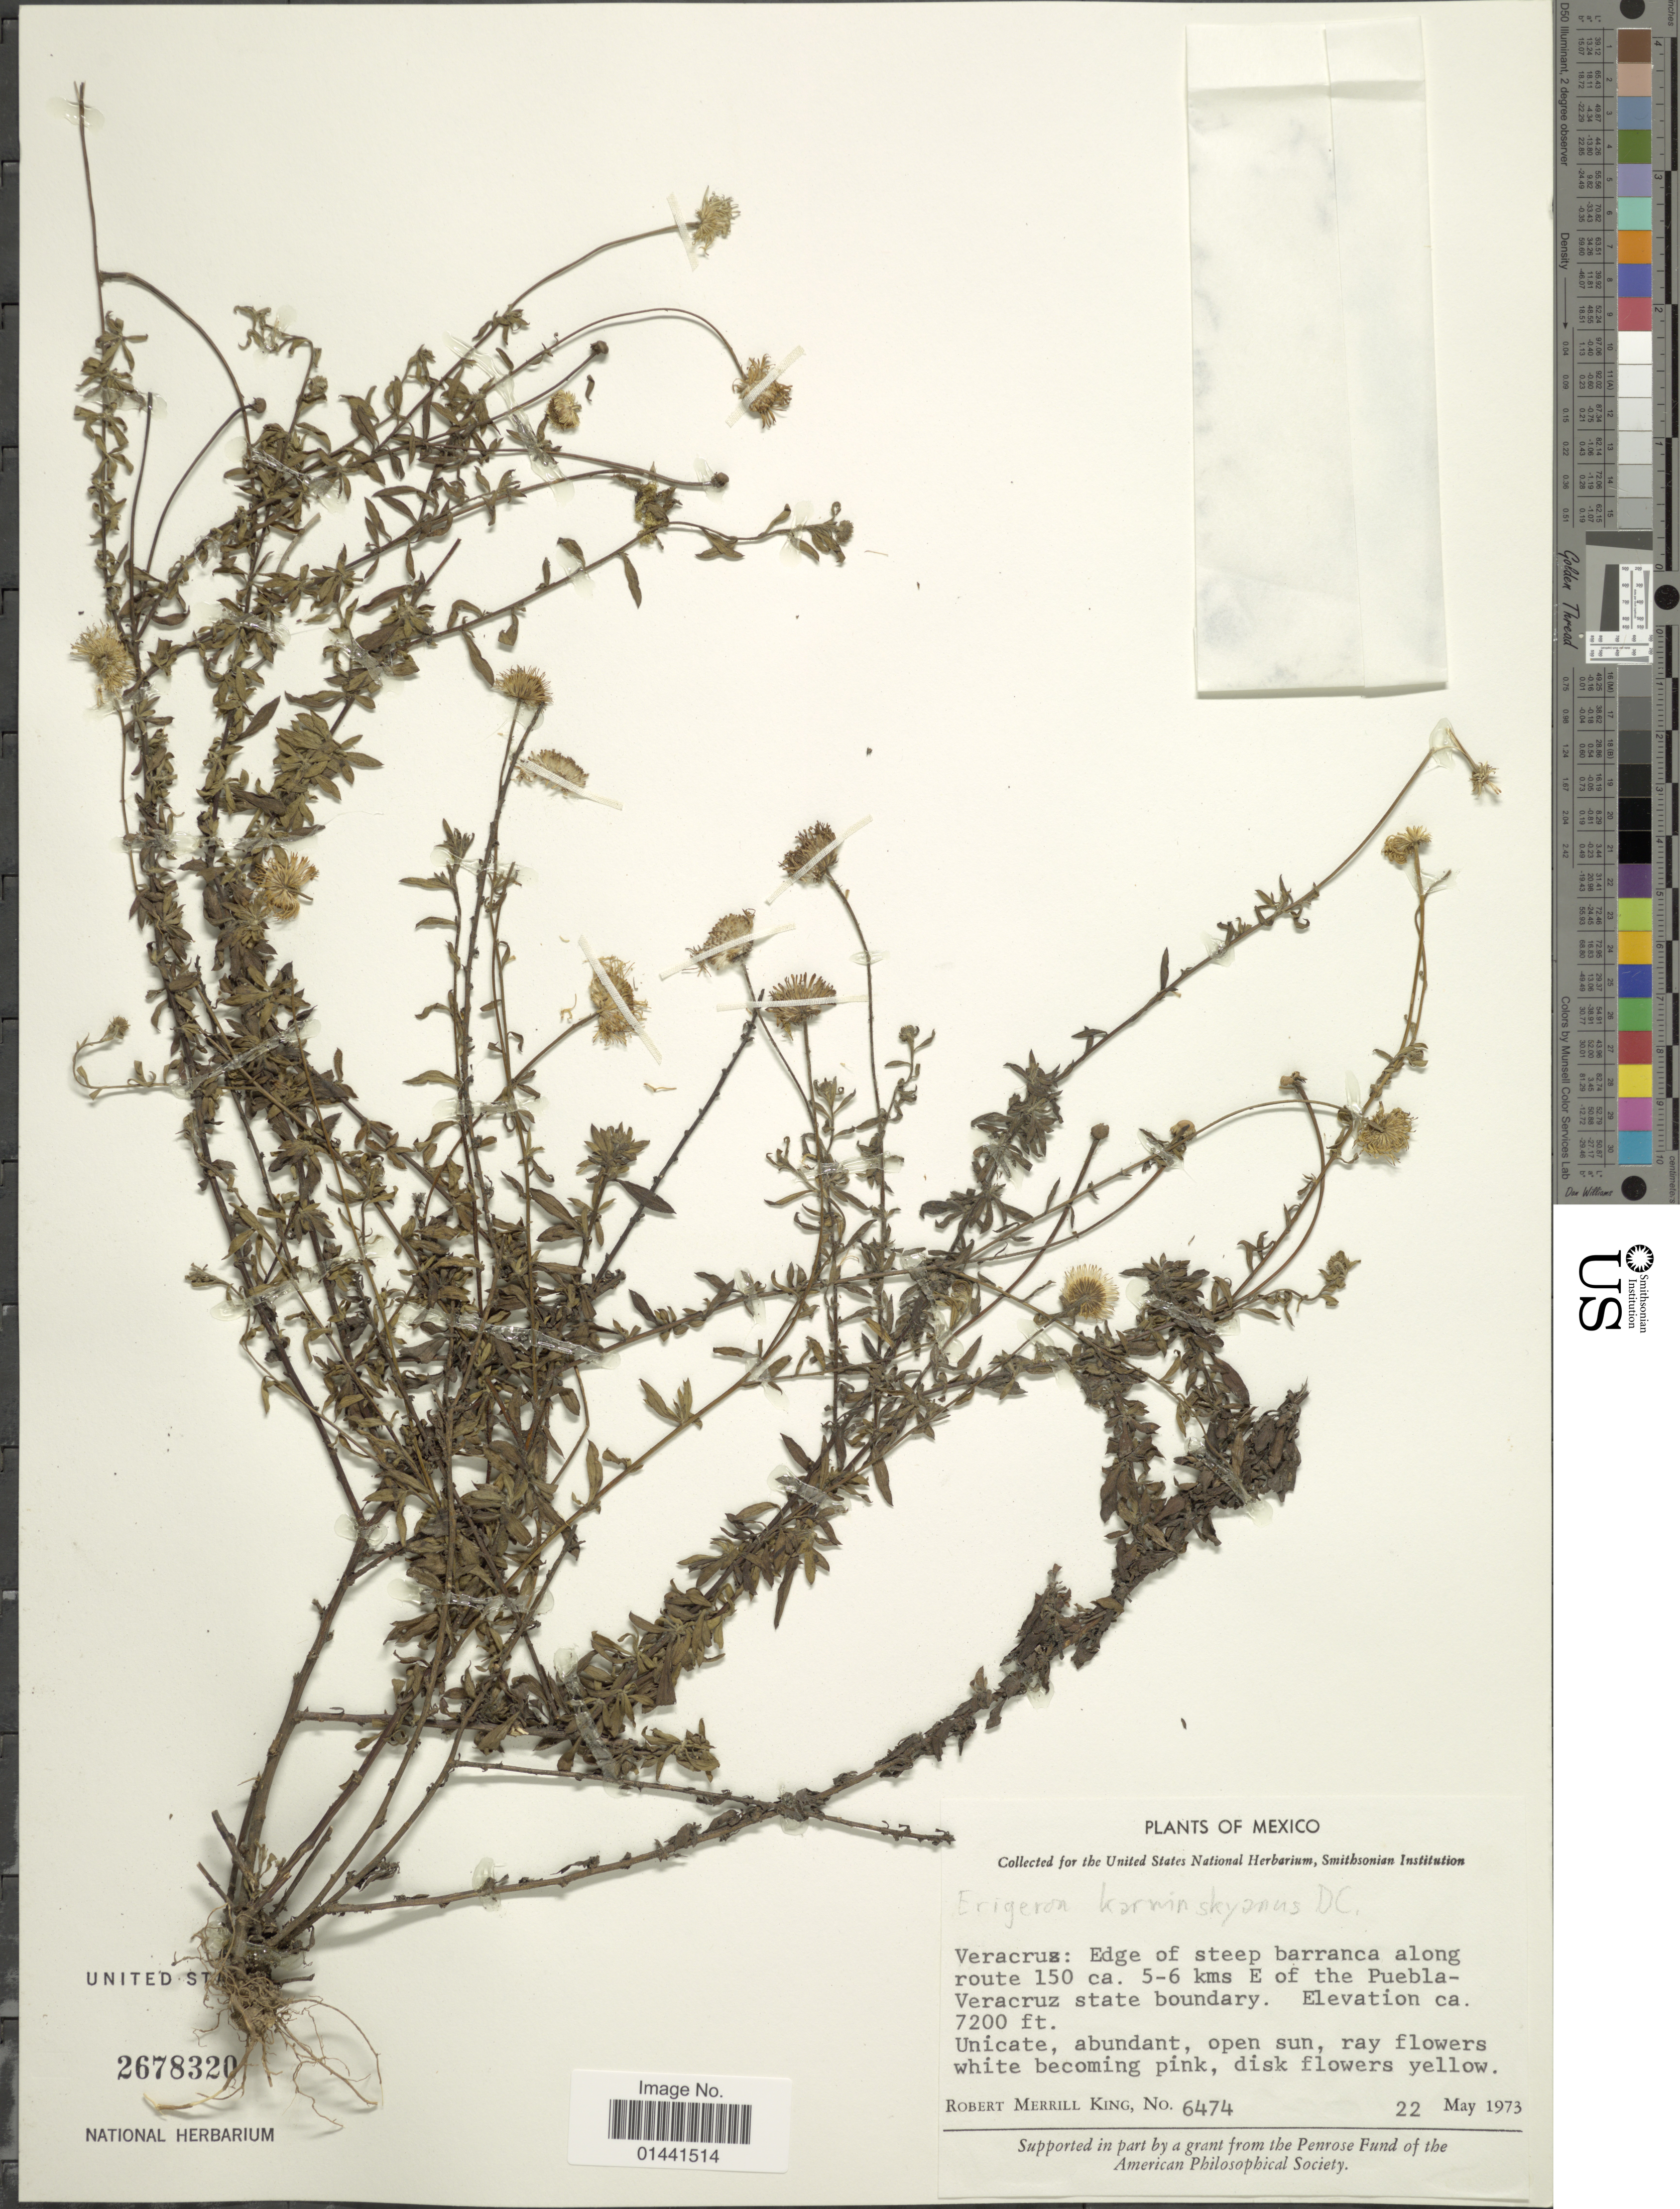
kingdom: Plantae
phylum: Tracheophyta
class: Magnoliopsida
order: Asterales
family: Asteraceae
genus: Erigeron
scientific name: Erigeron karvinskianus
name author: DC.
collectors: R. M. King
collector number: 6474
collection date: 1973-05-22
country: Mexico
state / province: Veracruz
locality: Veracruz: edge of steep barranca along route 150 ca. 5-6 kms E of the Puebla-Veracruz state boundary, abundant, open sun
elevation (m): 2195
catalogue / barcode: US 2678320